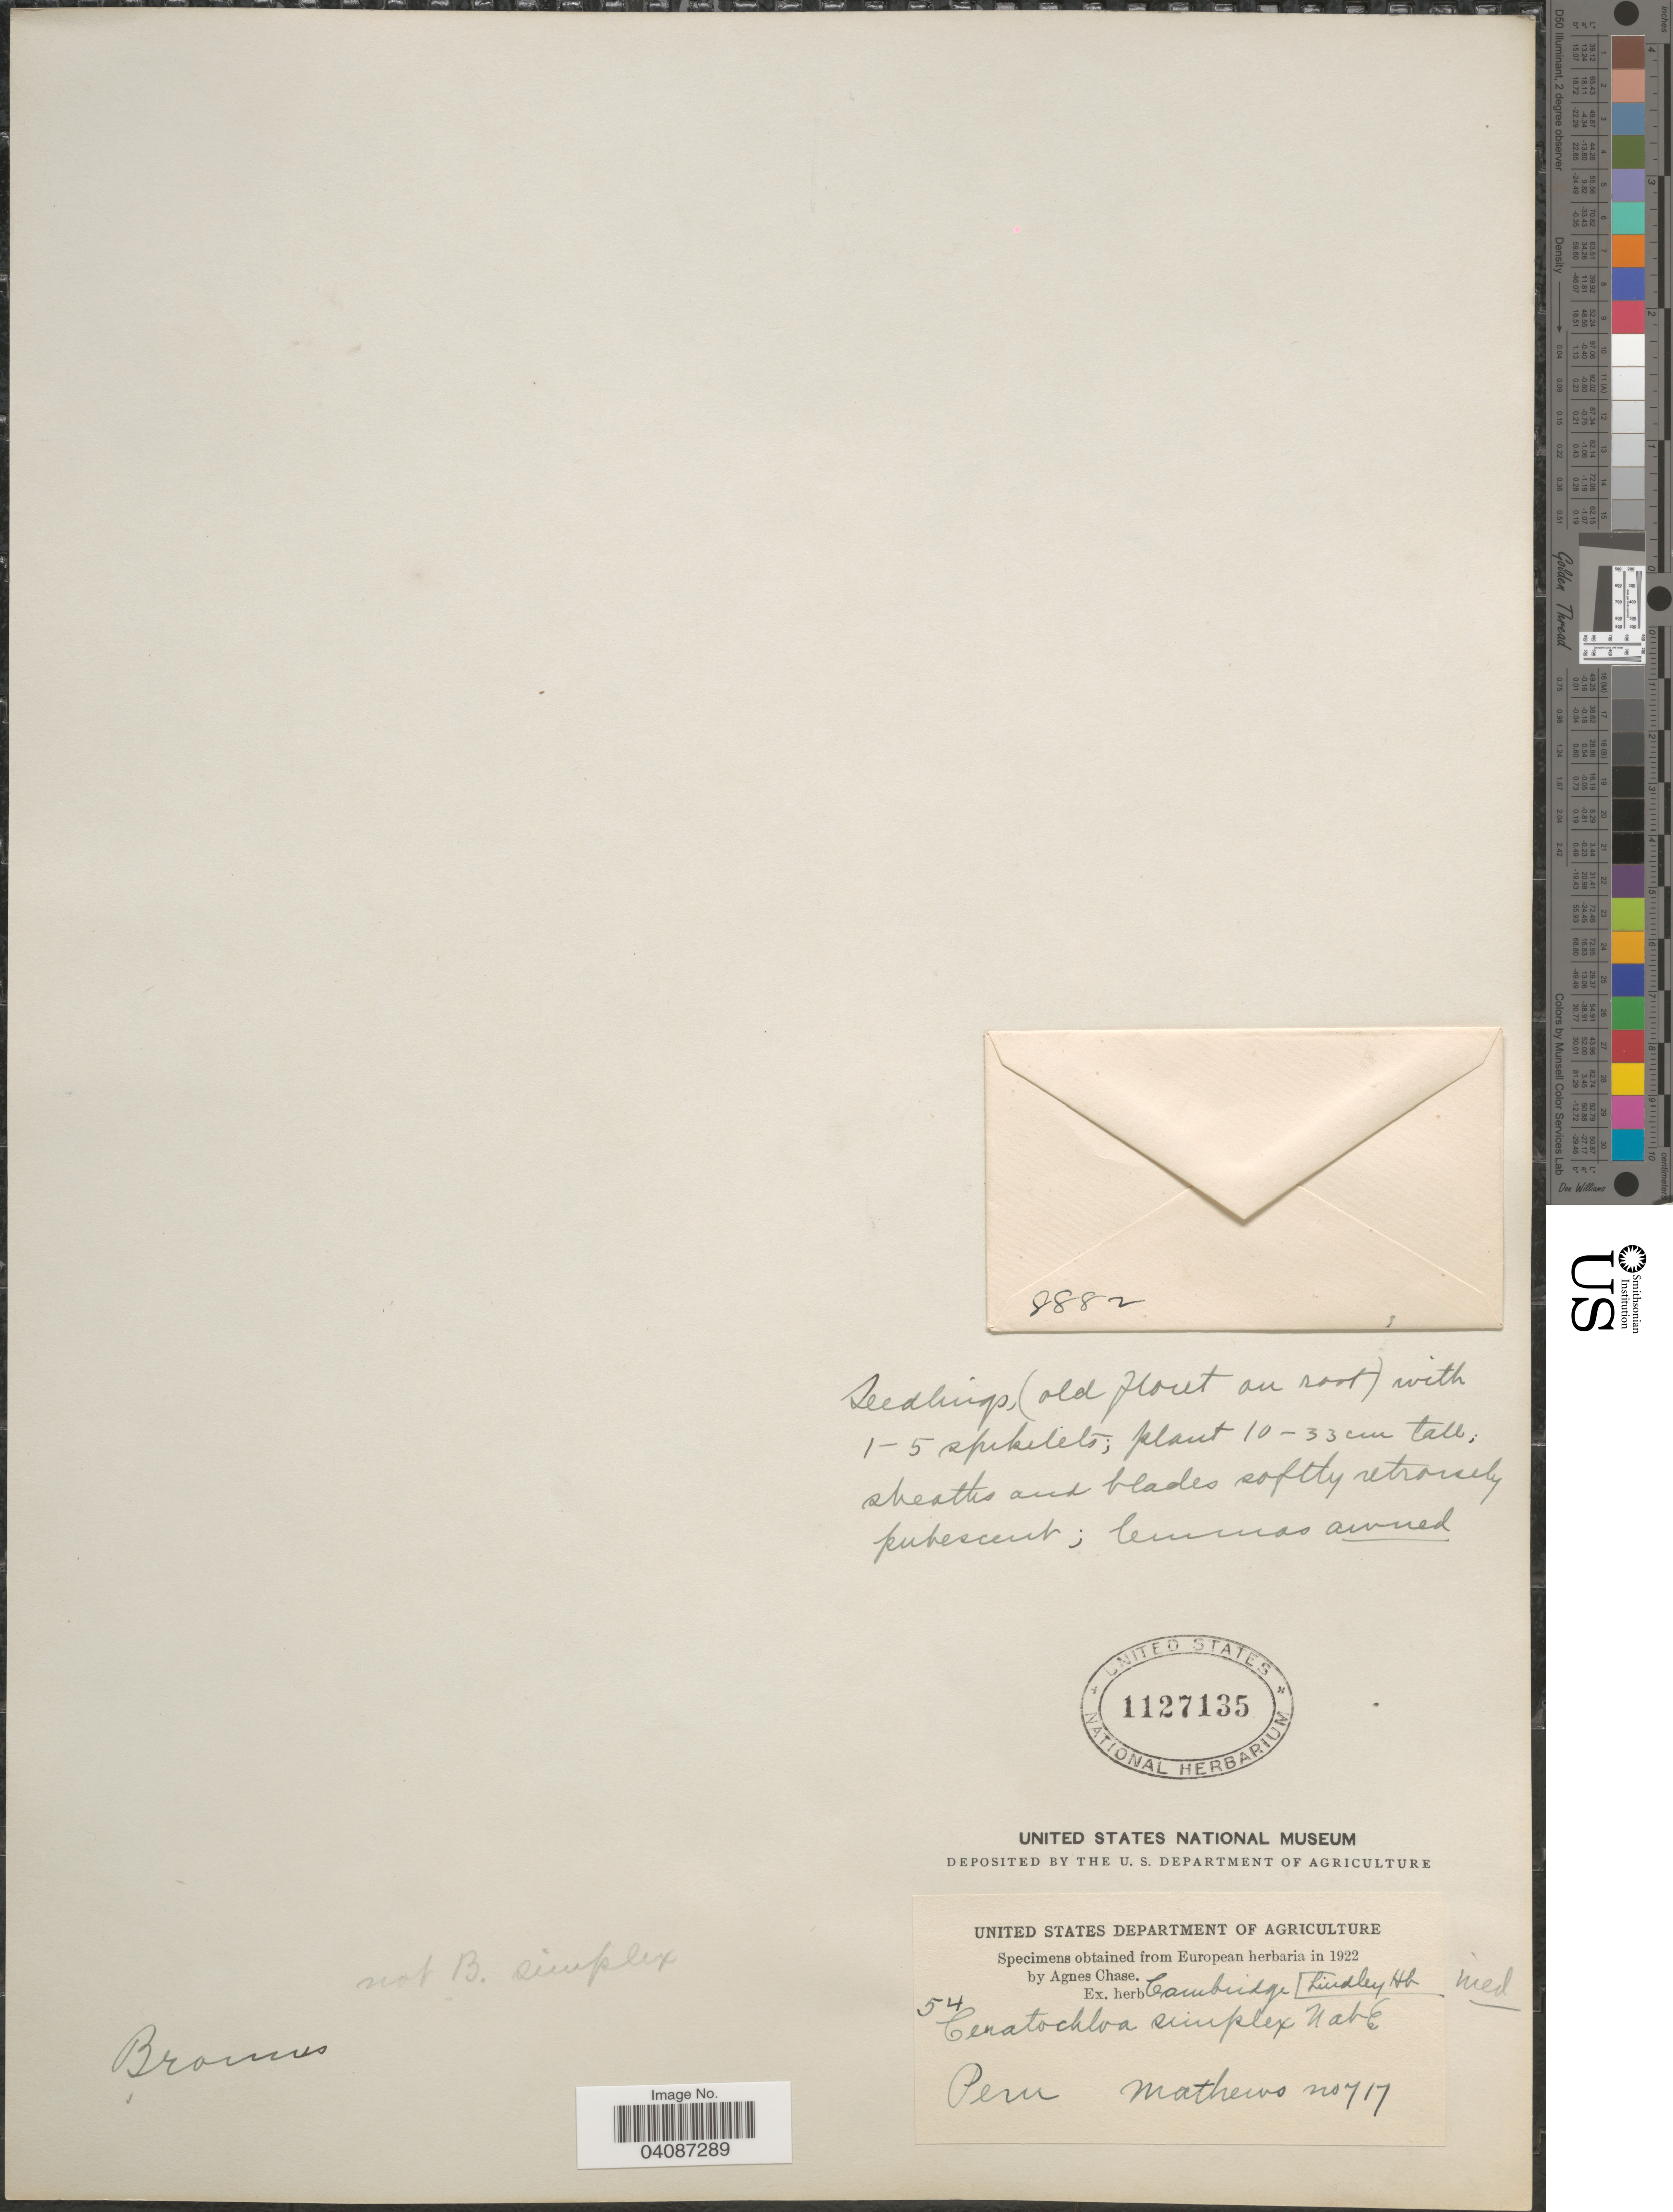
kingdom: Plantae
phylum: Tracheophyta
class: Liliopsida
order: Poales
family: Poaceae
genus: Bromus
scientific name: Bromus pitensis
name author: Kunth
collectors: -- Mathews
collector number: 717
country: Peru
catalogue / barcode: US 1127135